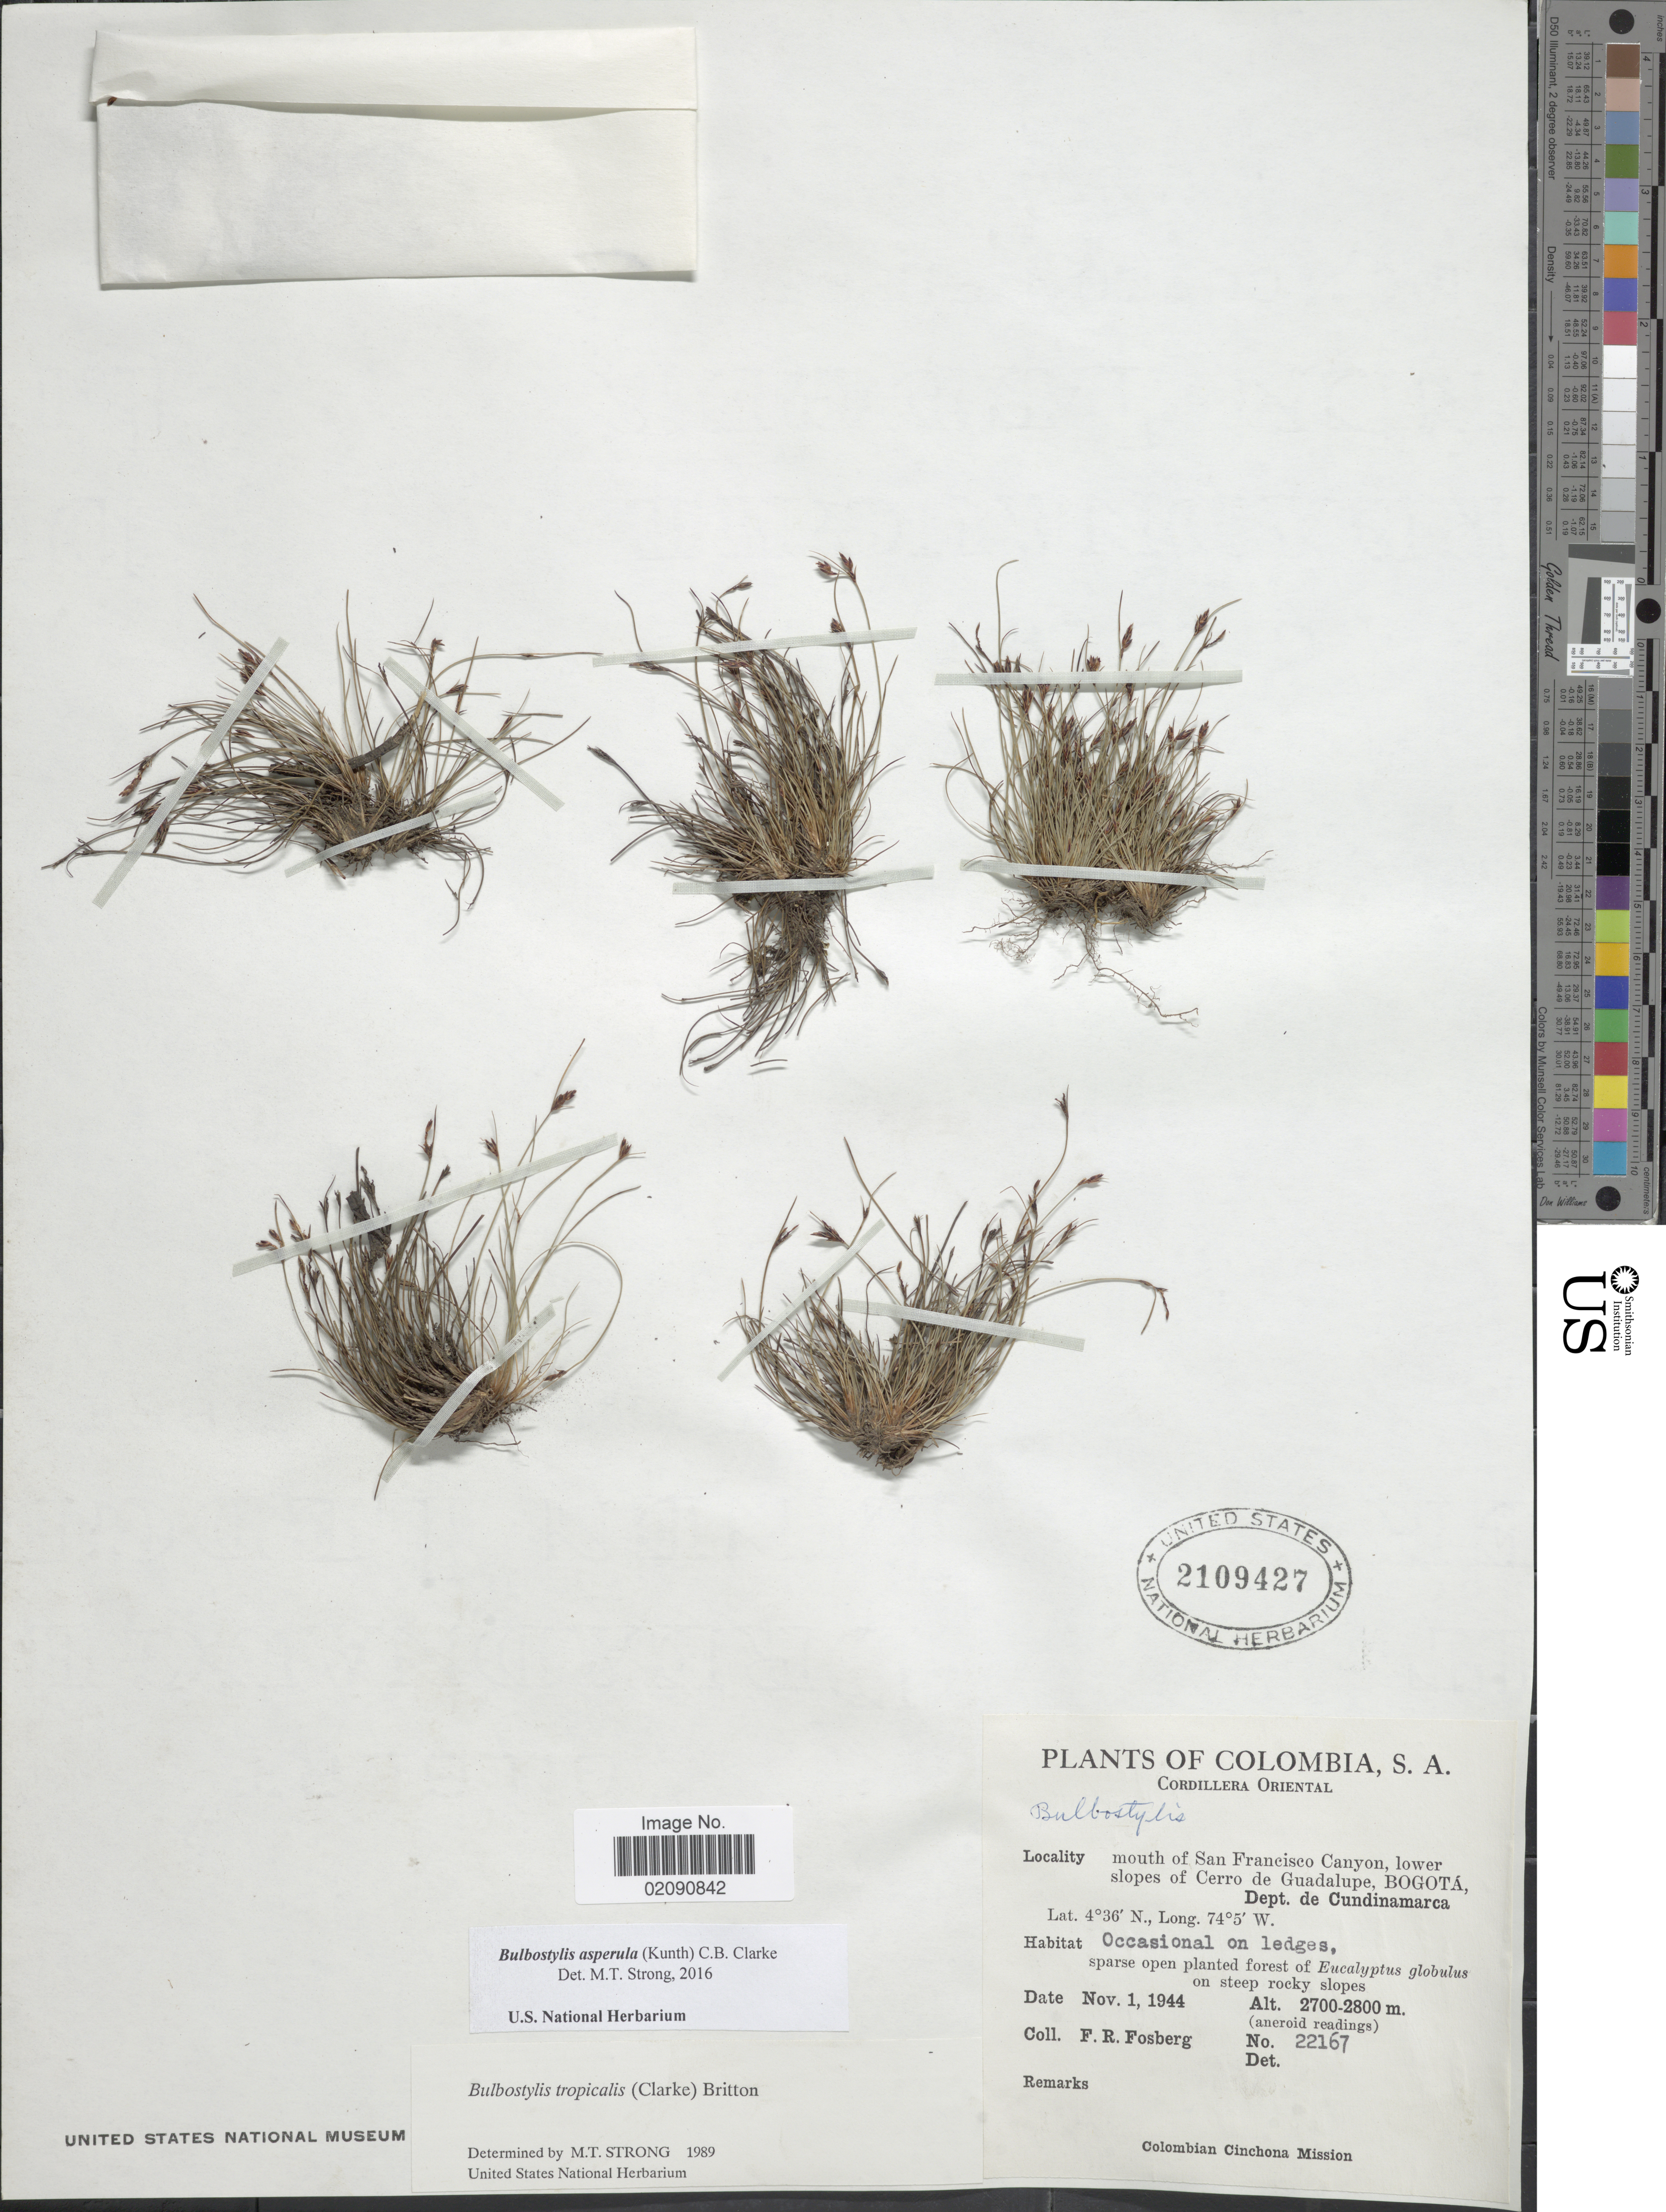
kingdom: Plantae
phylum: Tracheophyta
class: Liliopsida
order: Poales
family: Cyperaceae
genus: Bulbostylis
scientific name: Bulbostylis asperula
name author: (Kunth) C.B. Clarke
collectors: F. R. Fosberg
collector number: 22167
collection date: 1944-11-01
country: Colombia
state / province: Cundinamarca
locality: S.A., Cordillera Oriental, mouth of San Fracisco Canyon, lower slopes of Cerro de Guadalupe, Bogota, on steep rocky slopes, occasional on ledges.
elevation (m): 2700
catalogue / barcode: US 2109427